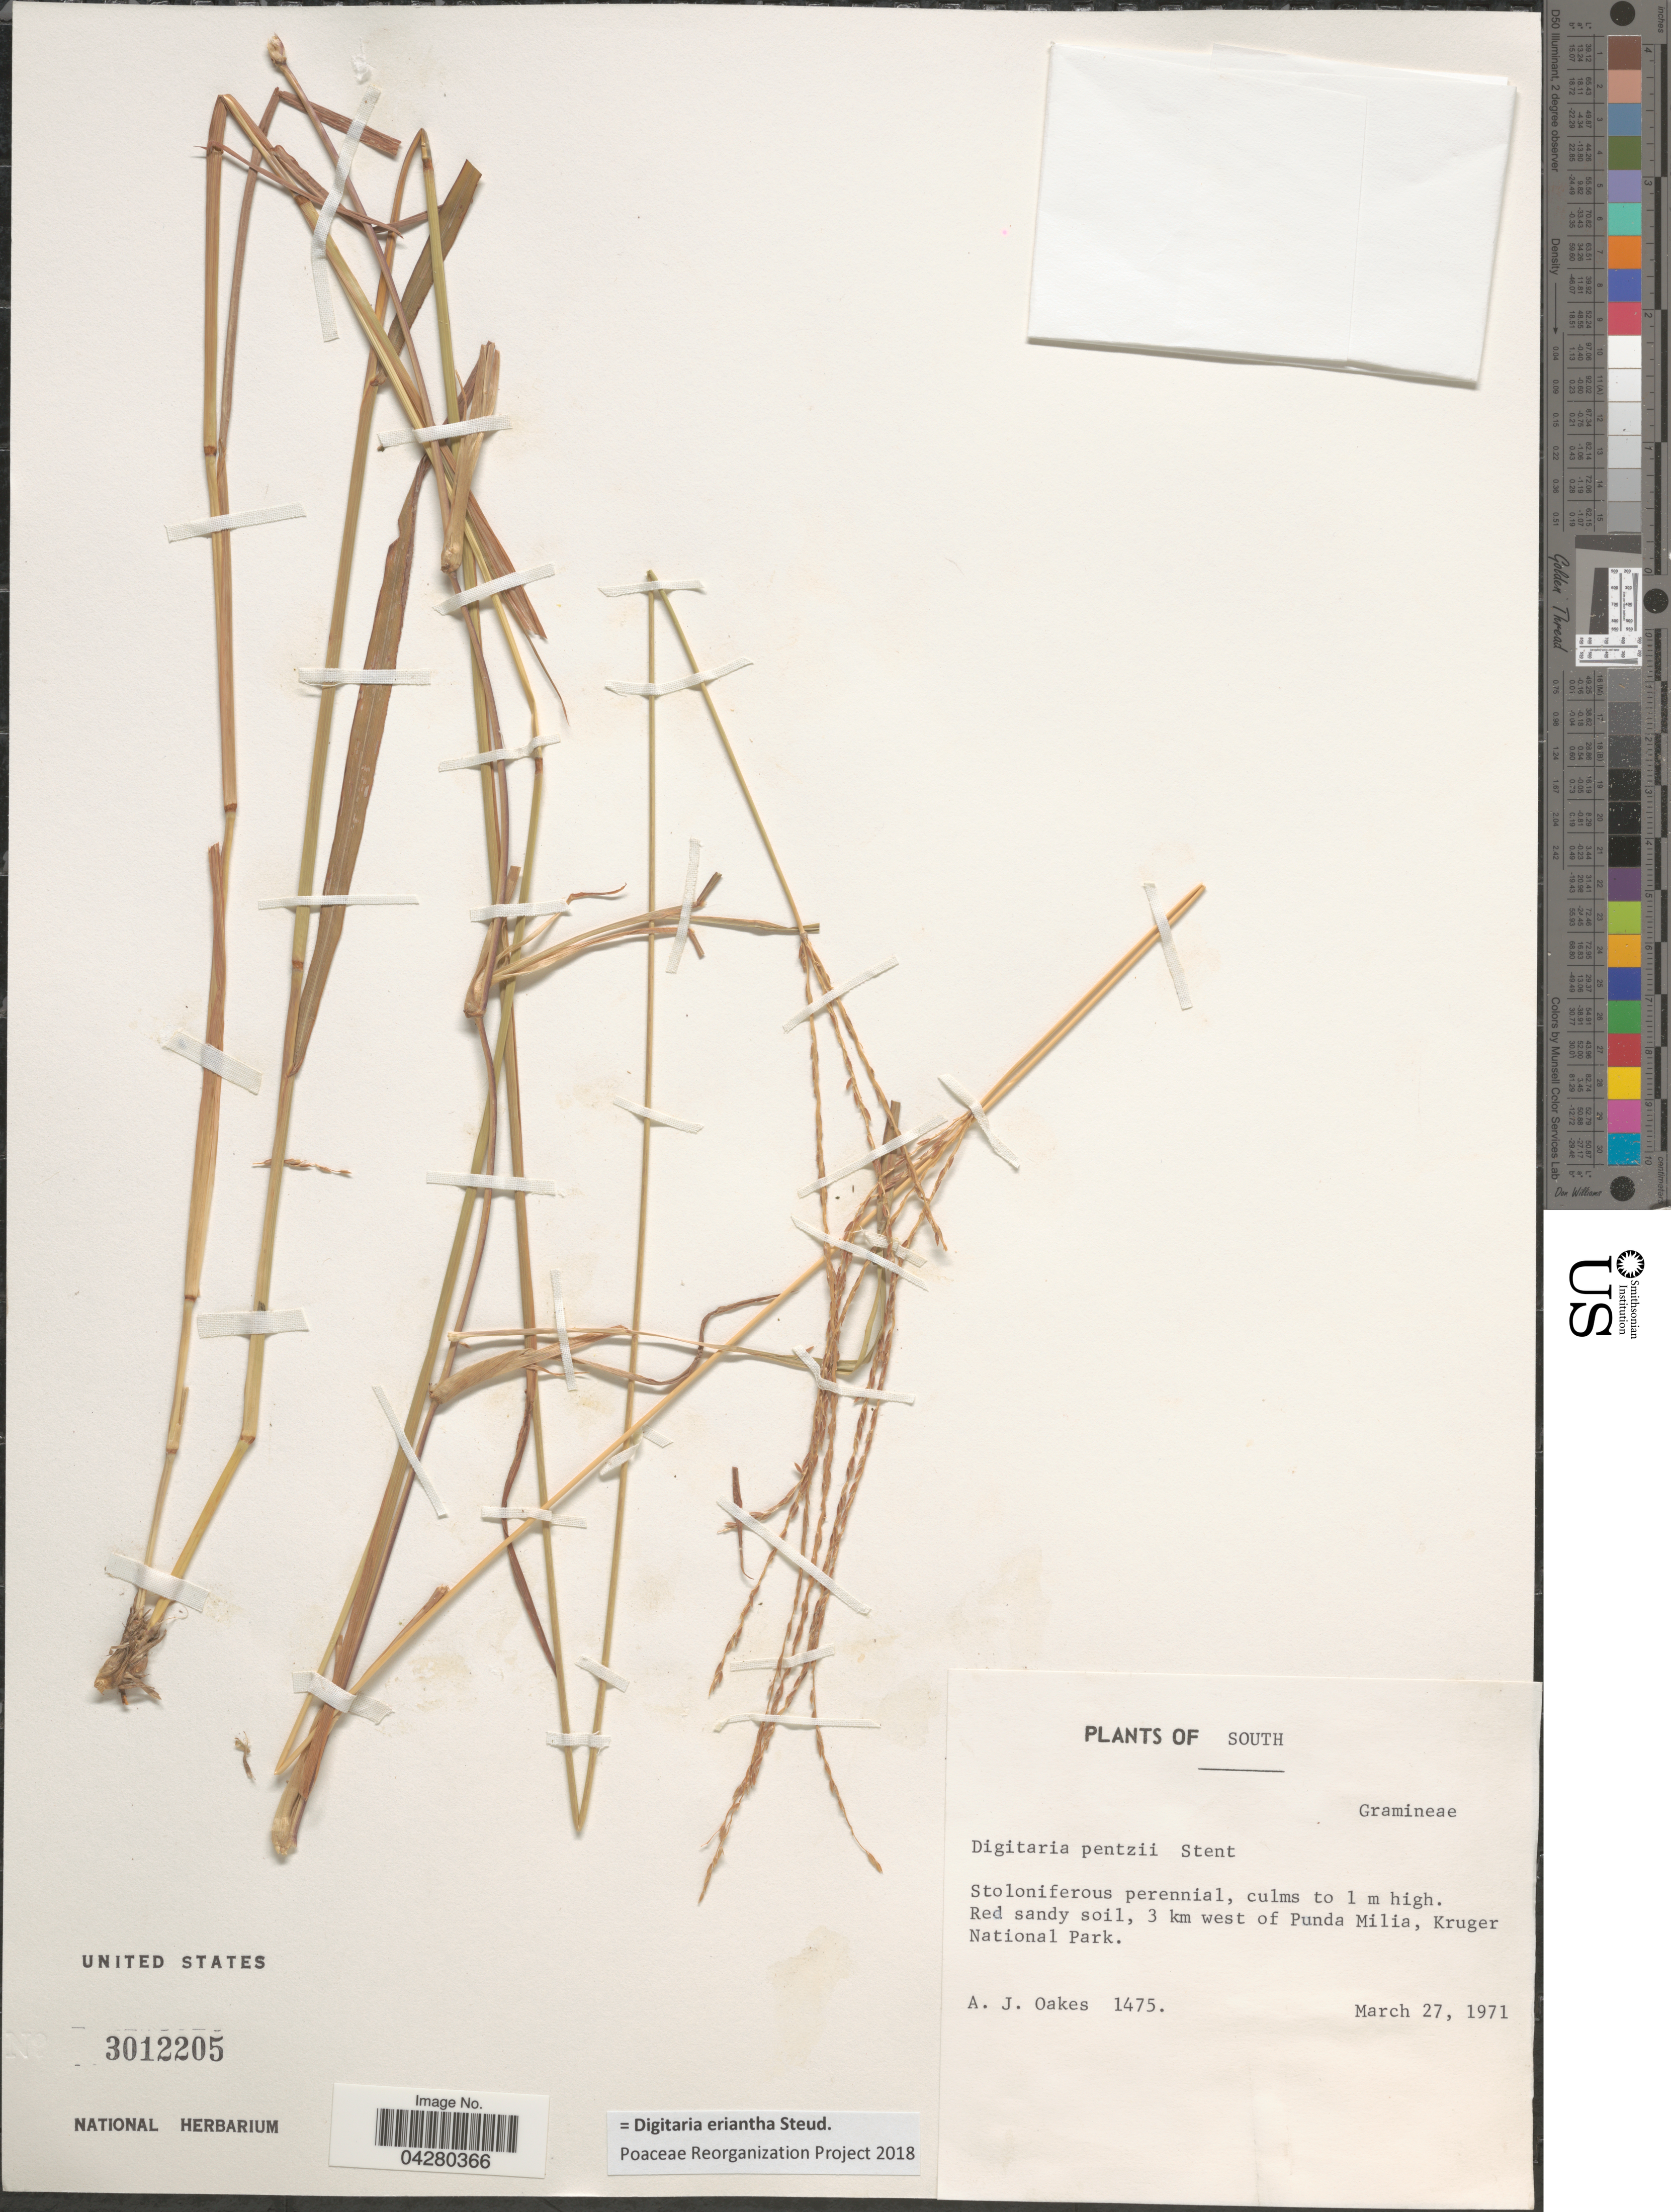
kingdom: Plantae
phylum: Tracheophyta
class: Liliopsida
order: Poales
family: Poaceae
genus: Digitaria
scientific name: Digitaria eriantha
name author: Steud.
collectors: A. Oakes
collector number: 1475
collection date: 1971-03-27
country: South Africa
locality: South. Red sandy soil, 3 km west of Punda Milia, Kruger National Park.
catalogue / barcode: US 3012205